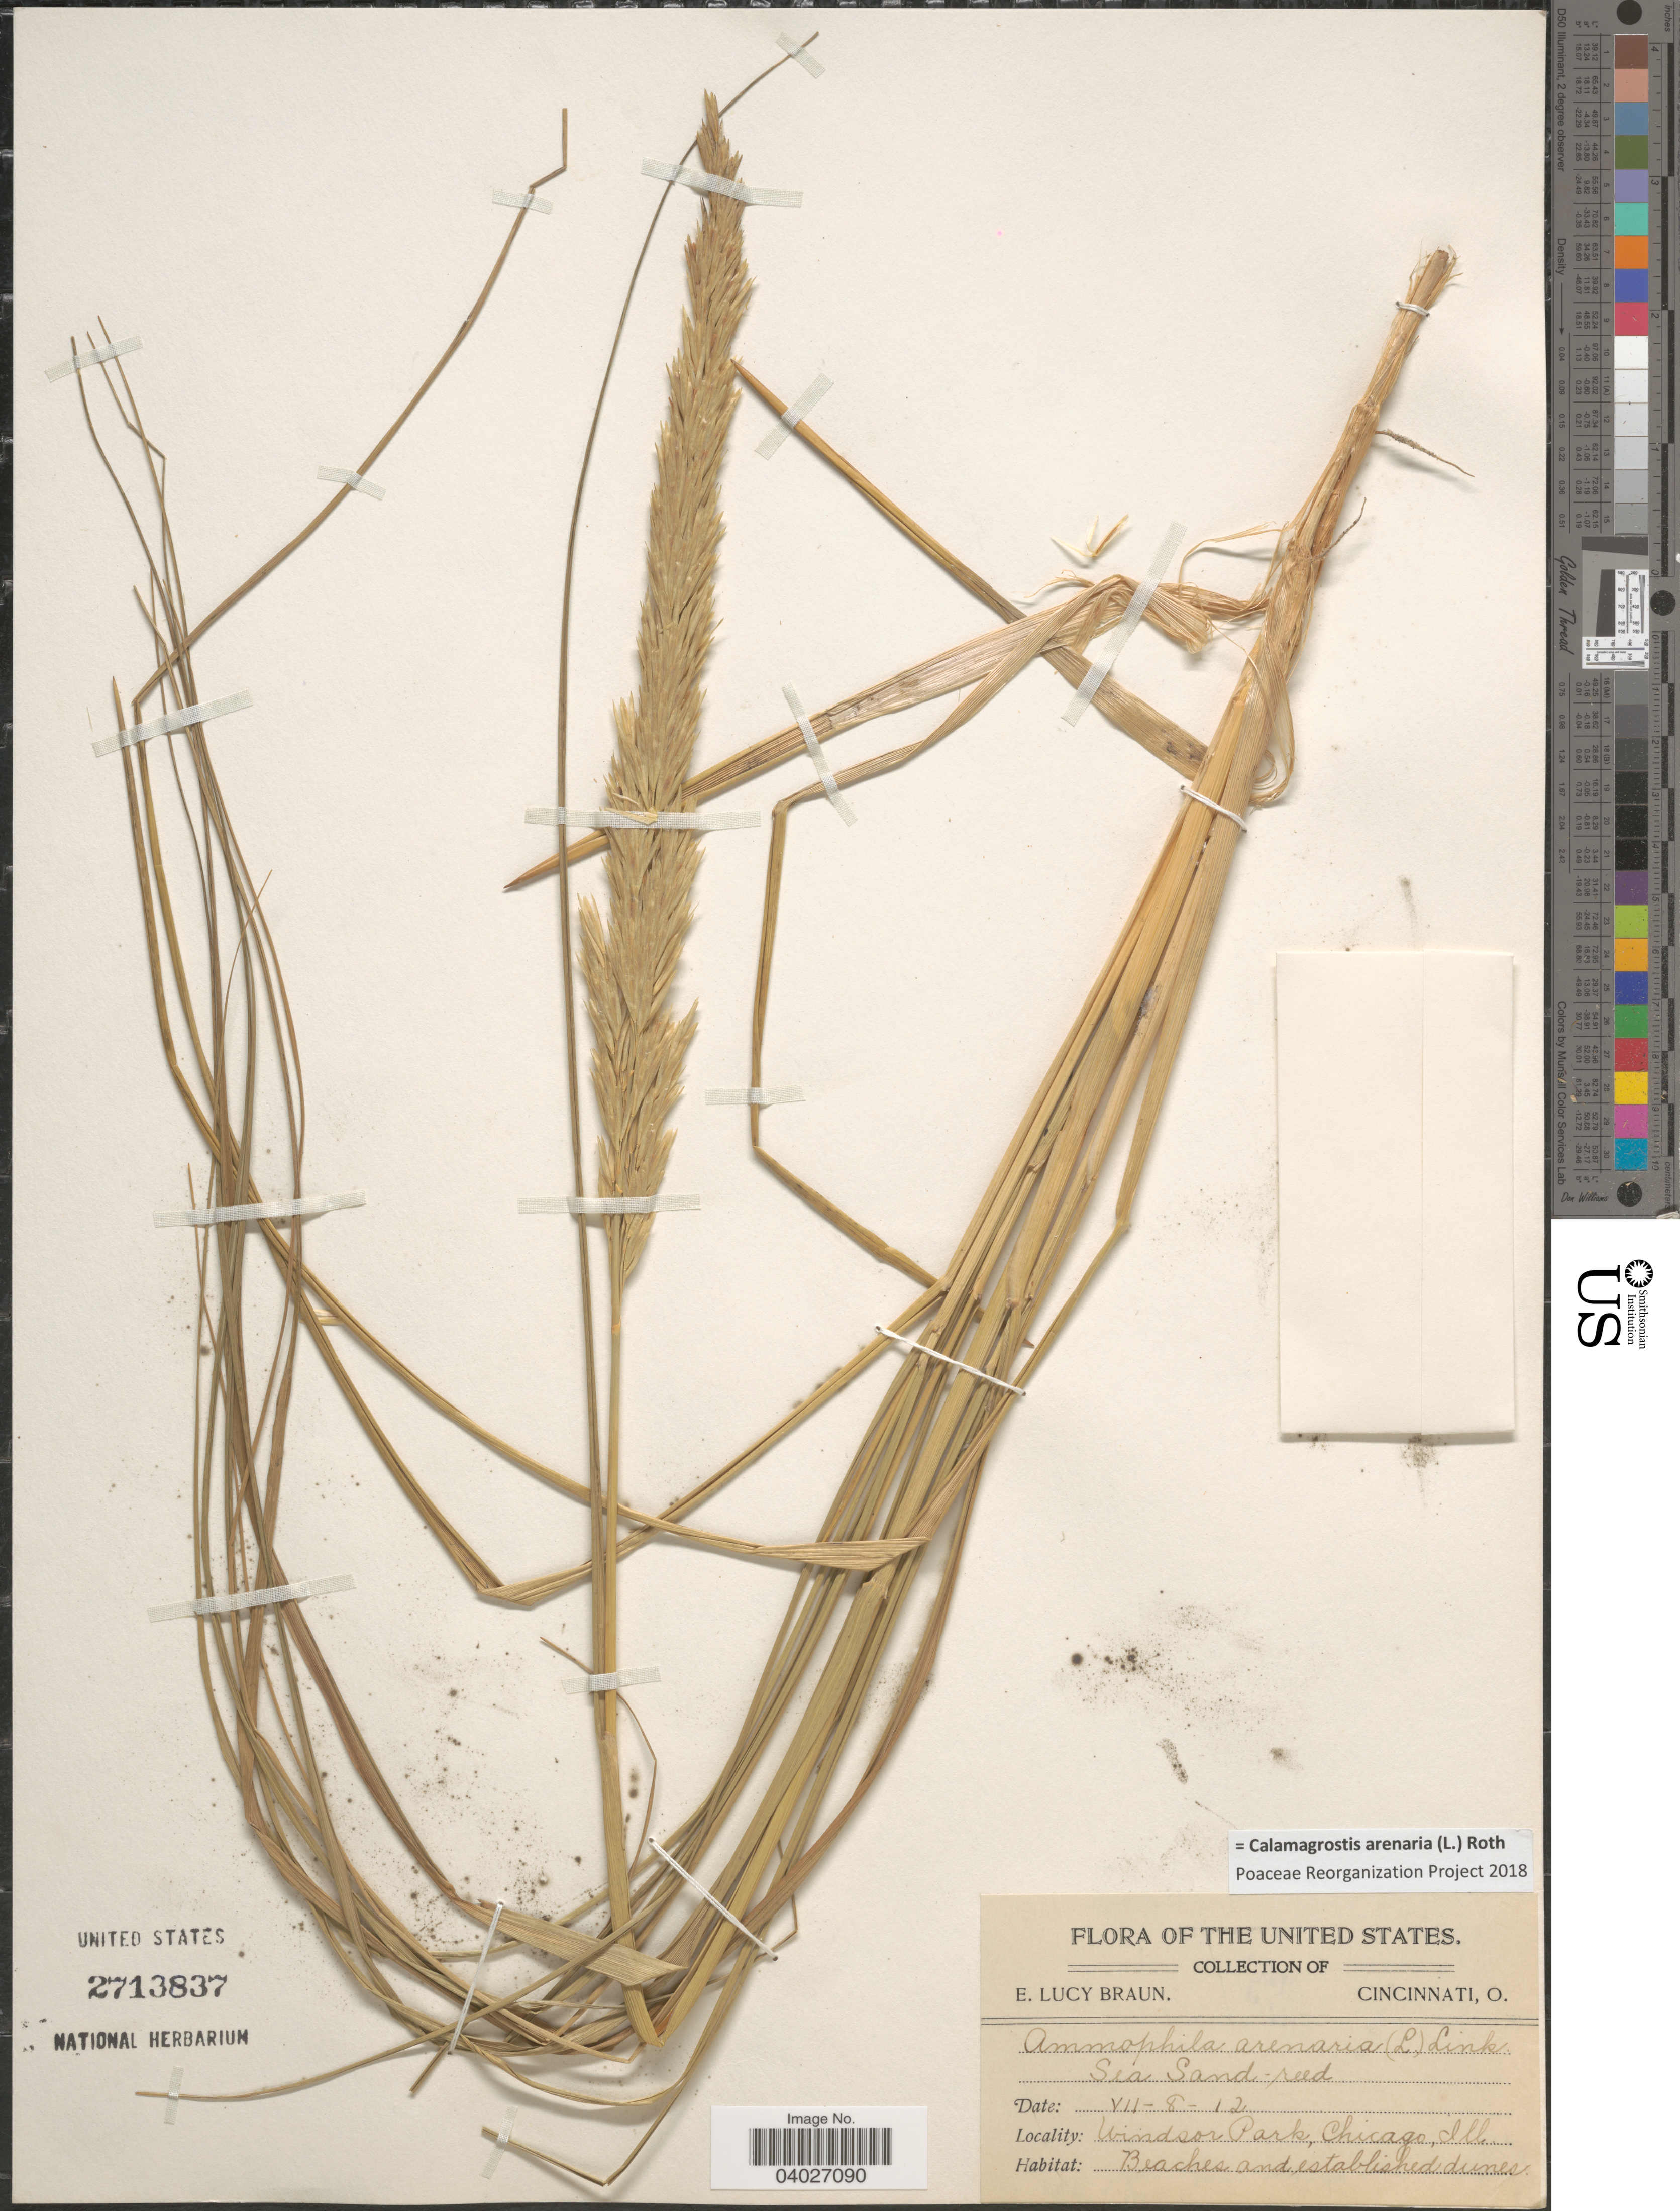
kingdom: Plantae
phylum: Tracheophyta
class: Liliopsida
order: Poales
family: Poaceae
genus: Calamagrostis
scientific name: Calamagrostis arenaria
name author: (L.) Roth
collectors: E. L. Braun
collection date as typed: Transcribed d/m/y: 8/7/12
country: United States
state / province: Illinois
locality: Windsor Park, Chicago.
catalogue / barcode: US 2713837